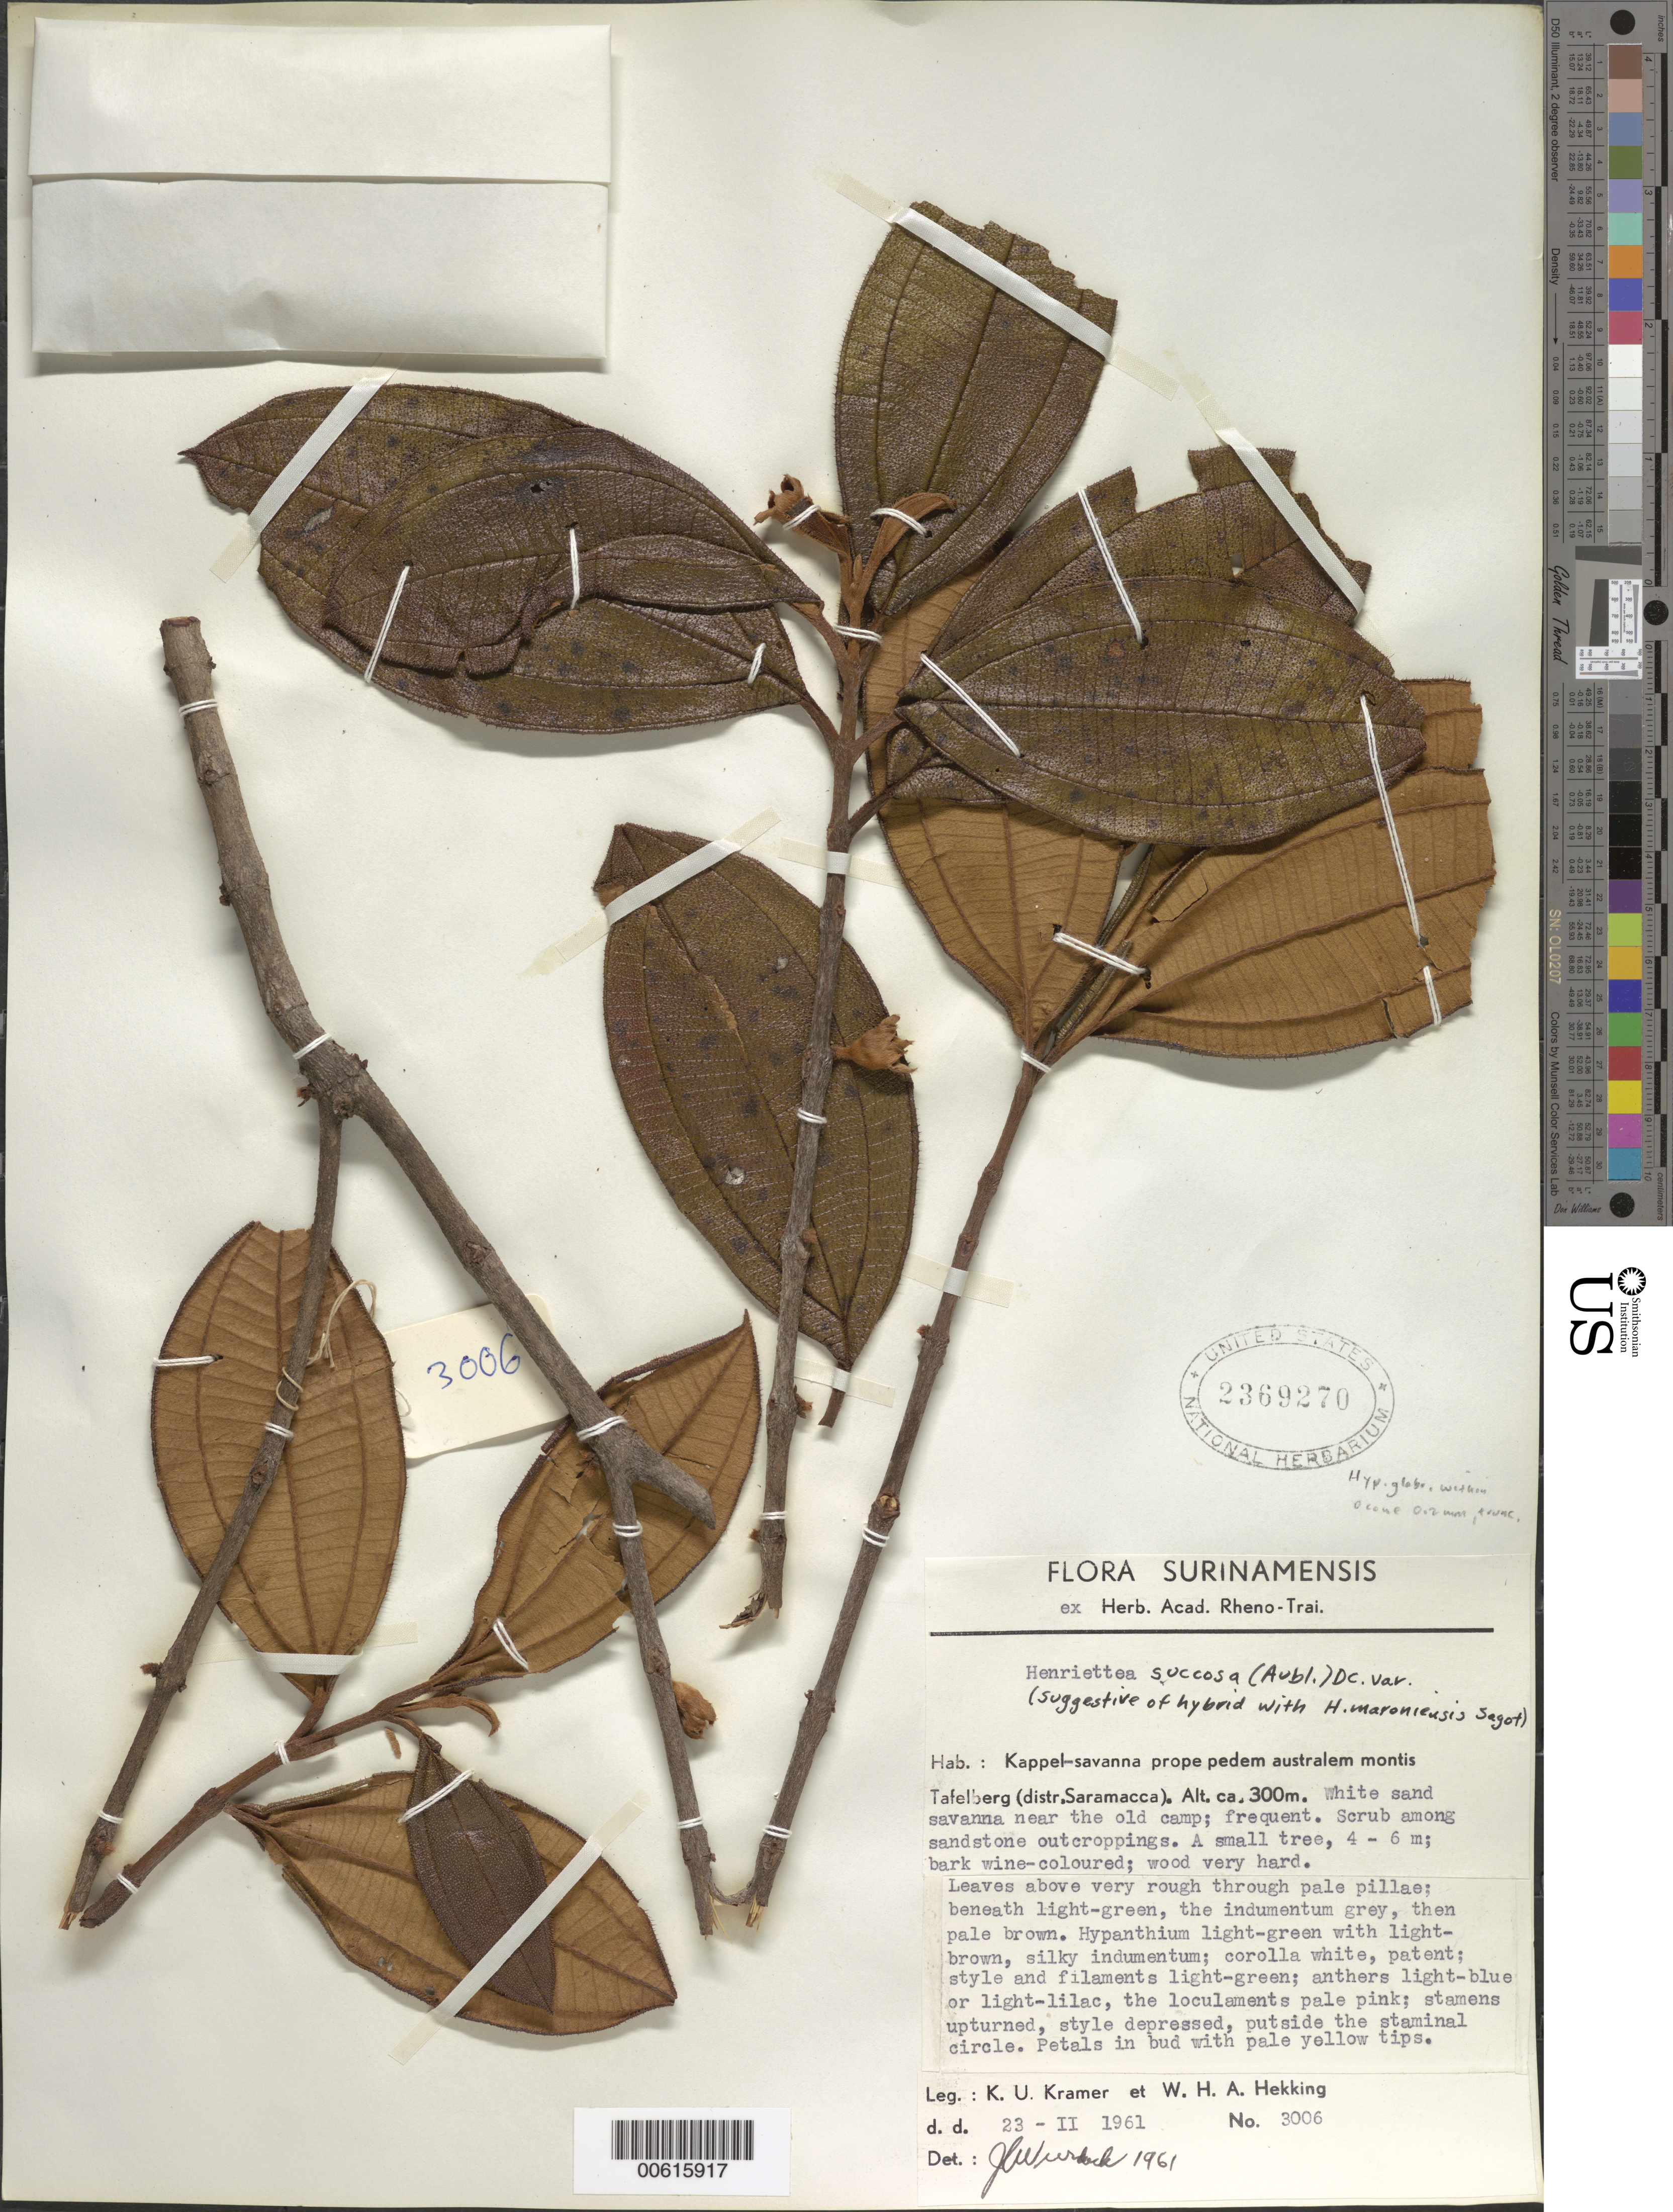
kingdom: Plantae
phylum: Tracheophyta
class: Magnoliopsida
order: Myrtales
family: Melastomataceae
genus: Henriettea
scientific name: Henriettea succosa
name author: (Aubl.) DC.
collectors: K. U. Kramer & W. H. A. Hekking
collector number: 3006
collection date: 1961-02-23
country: Suriname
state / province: Saramacca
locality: Tafelberg (distr. Saramacca).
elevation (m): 300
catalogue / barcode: US 2369270